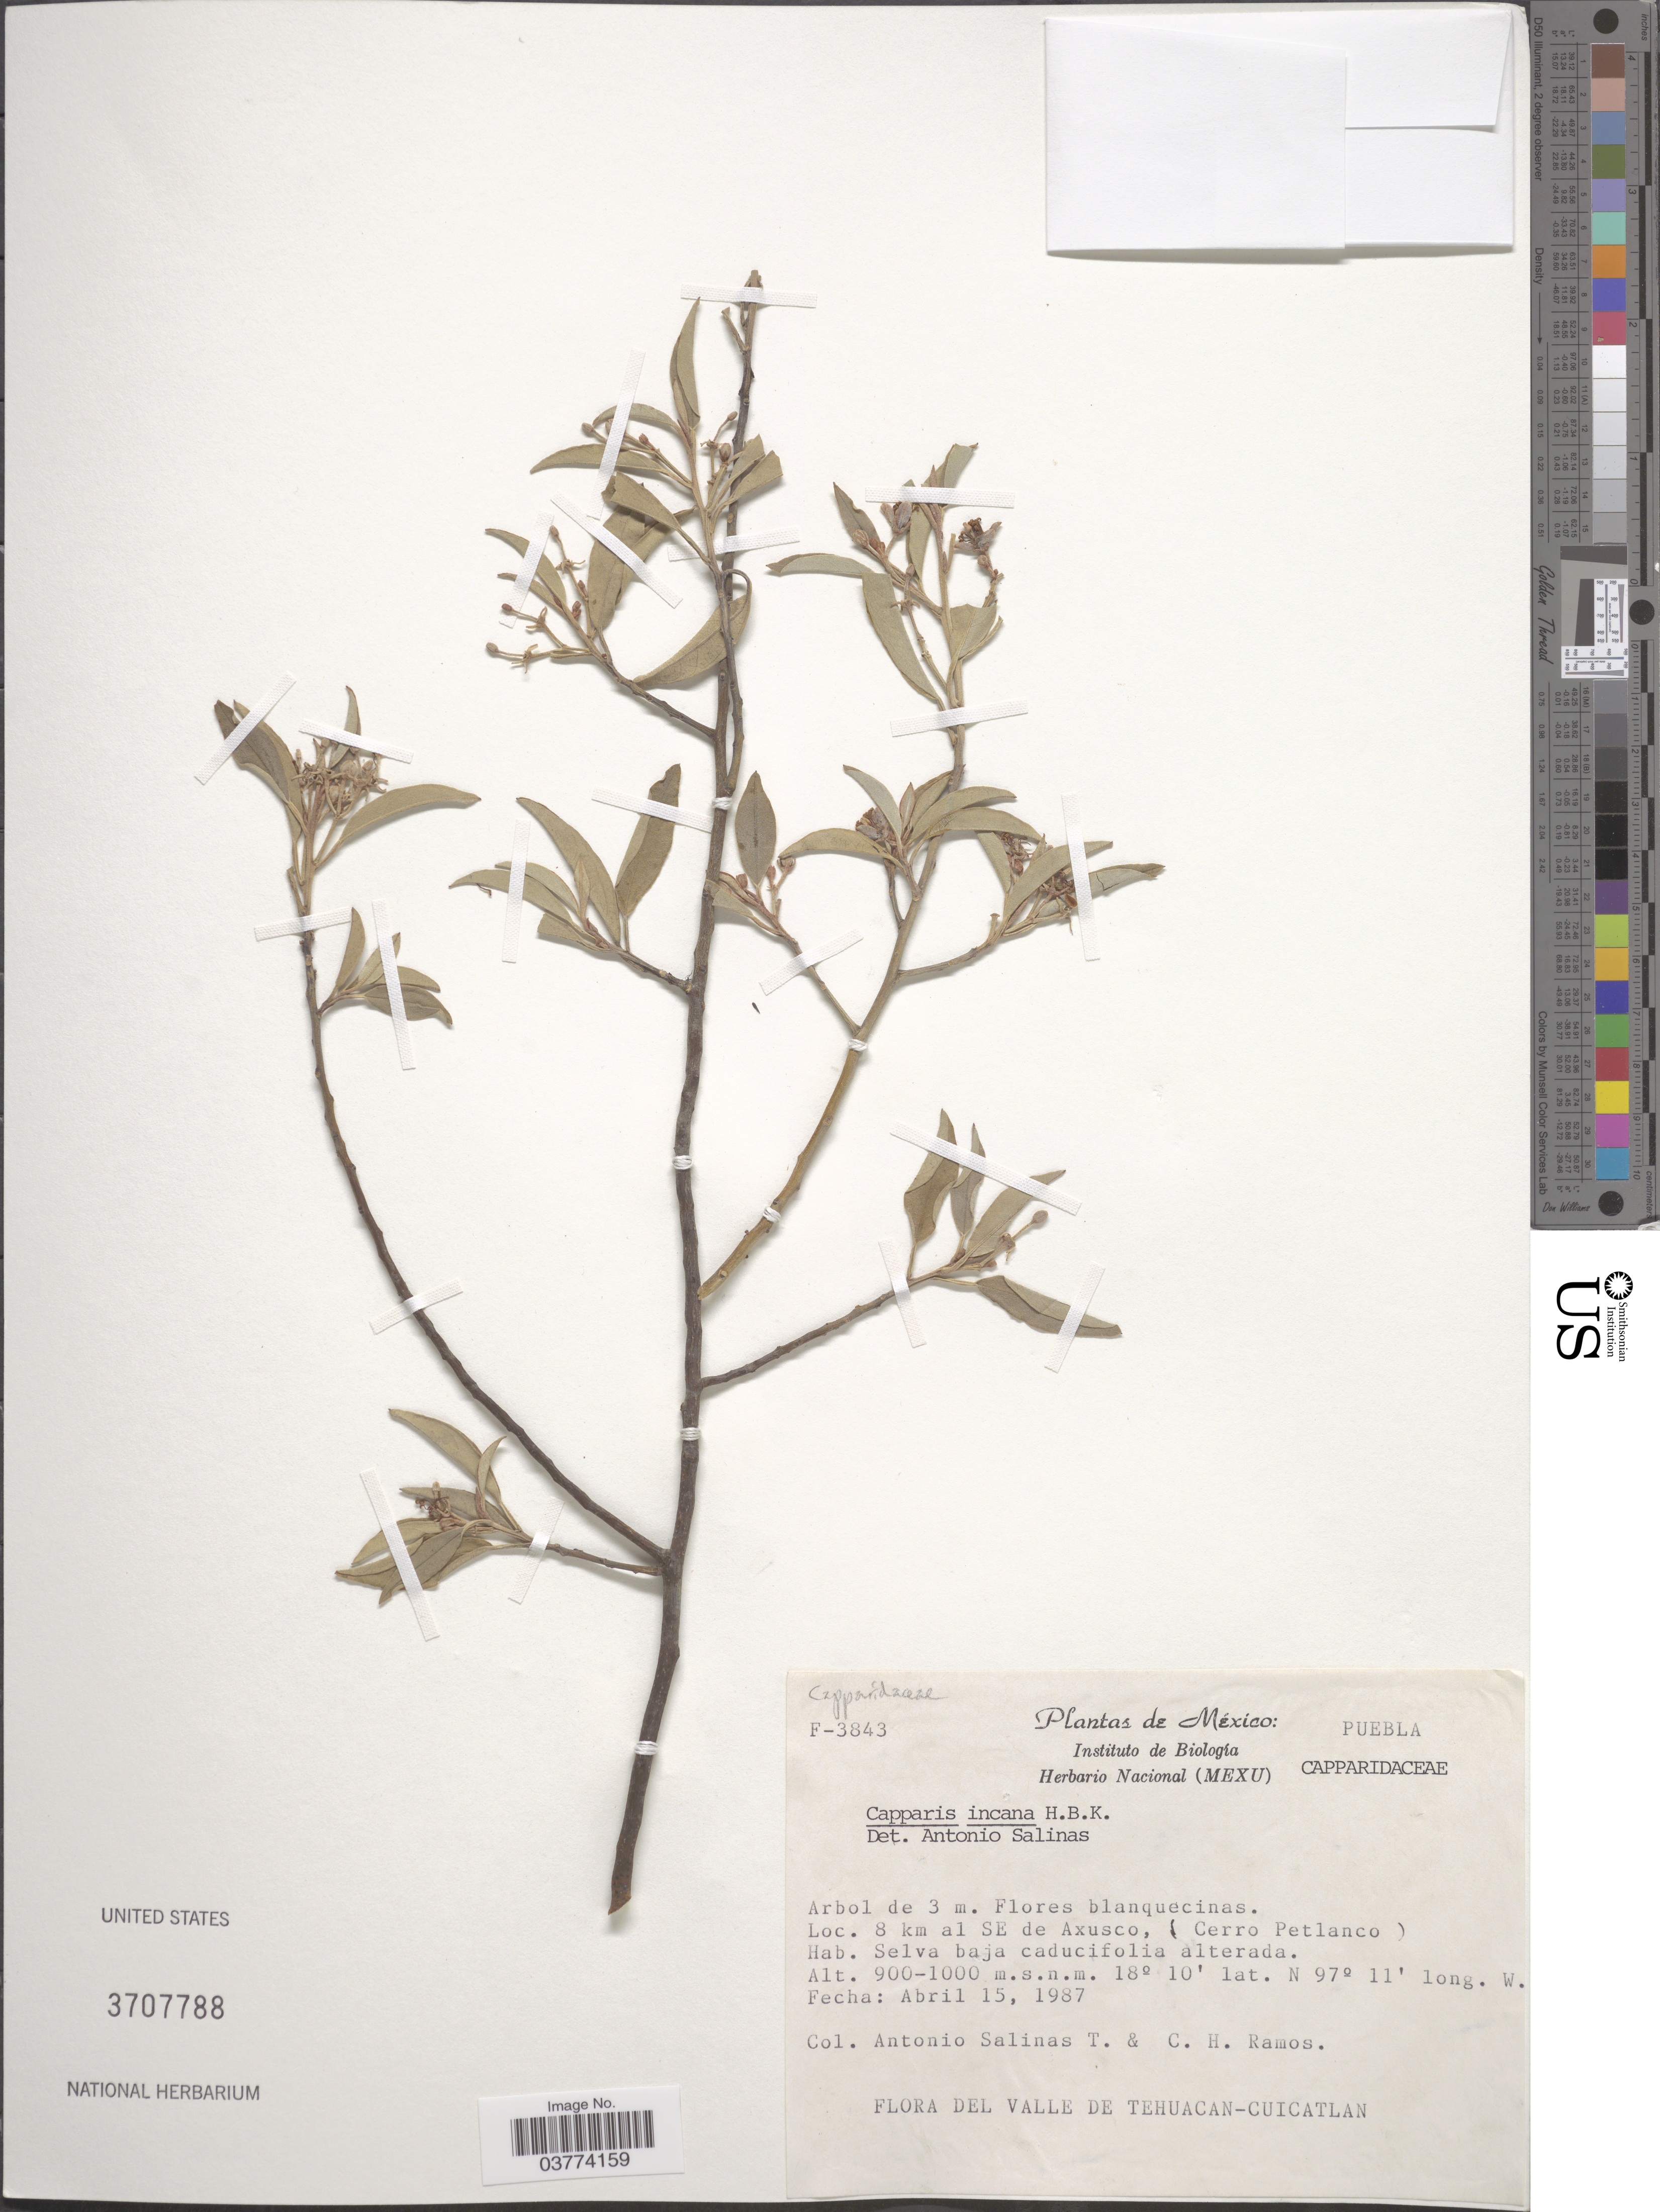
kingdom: Plantae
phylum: Tracheophyta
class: Magnoliopsida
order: Brassicales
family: Capparaceae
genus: Quadrella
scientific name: Quadrella incana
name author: (Kunth) Iltis & Cornejo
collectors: A. Salinas T. & C. H. Ramos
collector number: F-3843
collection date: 1987-04-15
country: Mexico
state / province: Puebla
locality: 8 km al SE de Axusco, (Cerro Petlanco). Valle de Tehuacan-Cuicatlan.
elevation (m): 900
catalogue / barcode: US 3707788